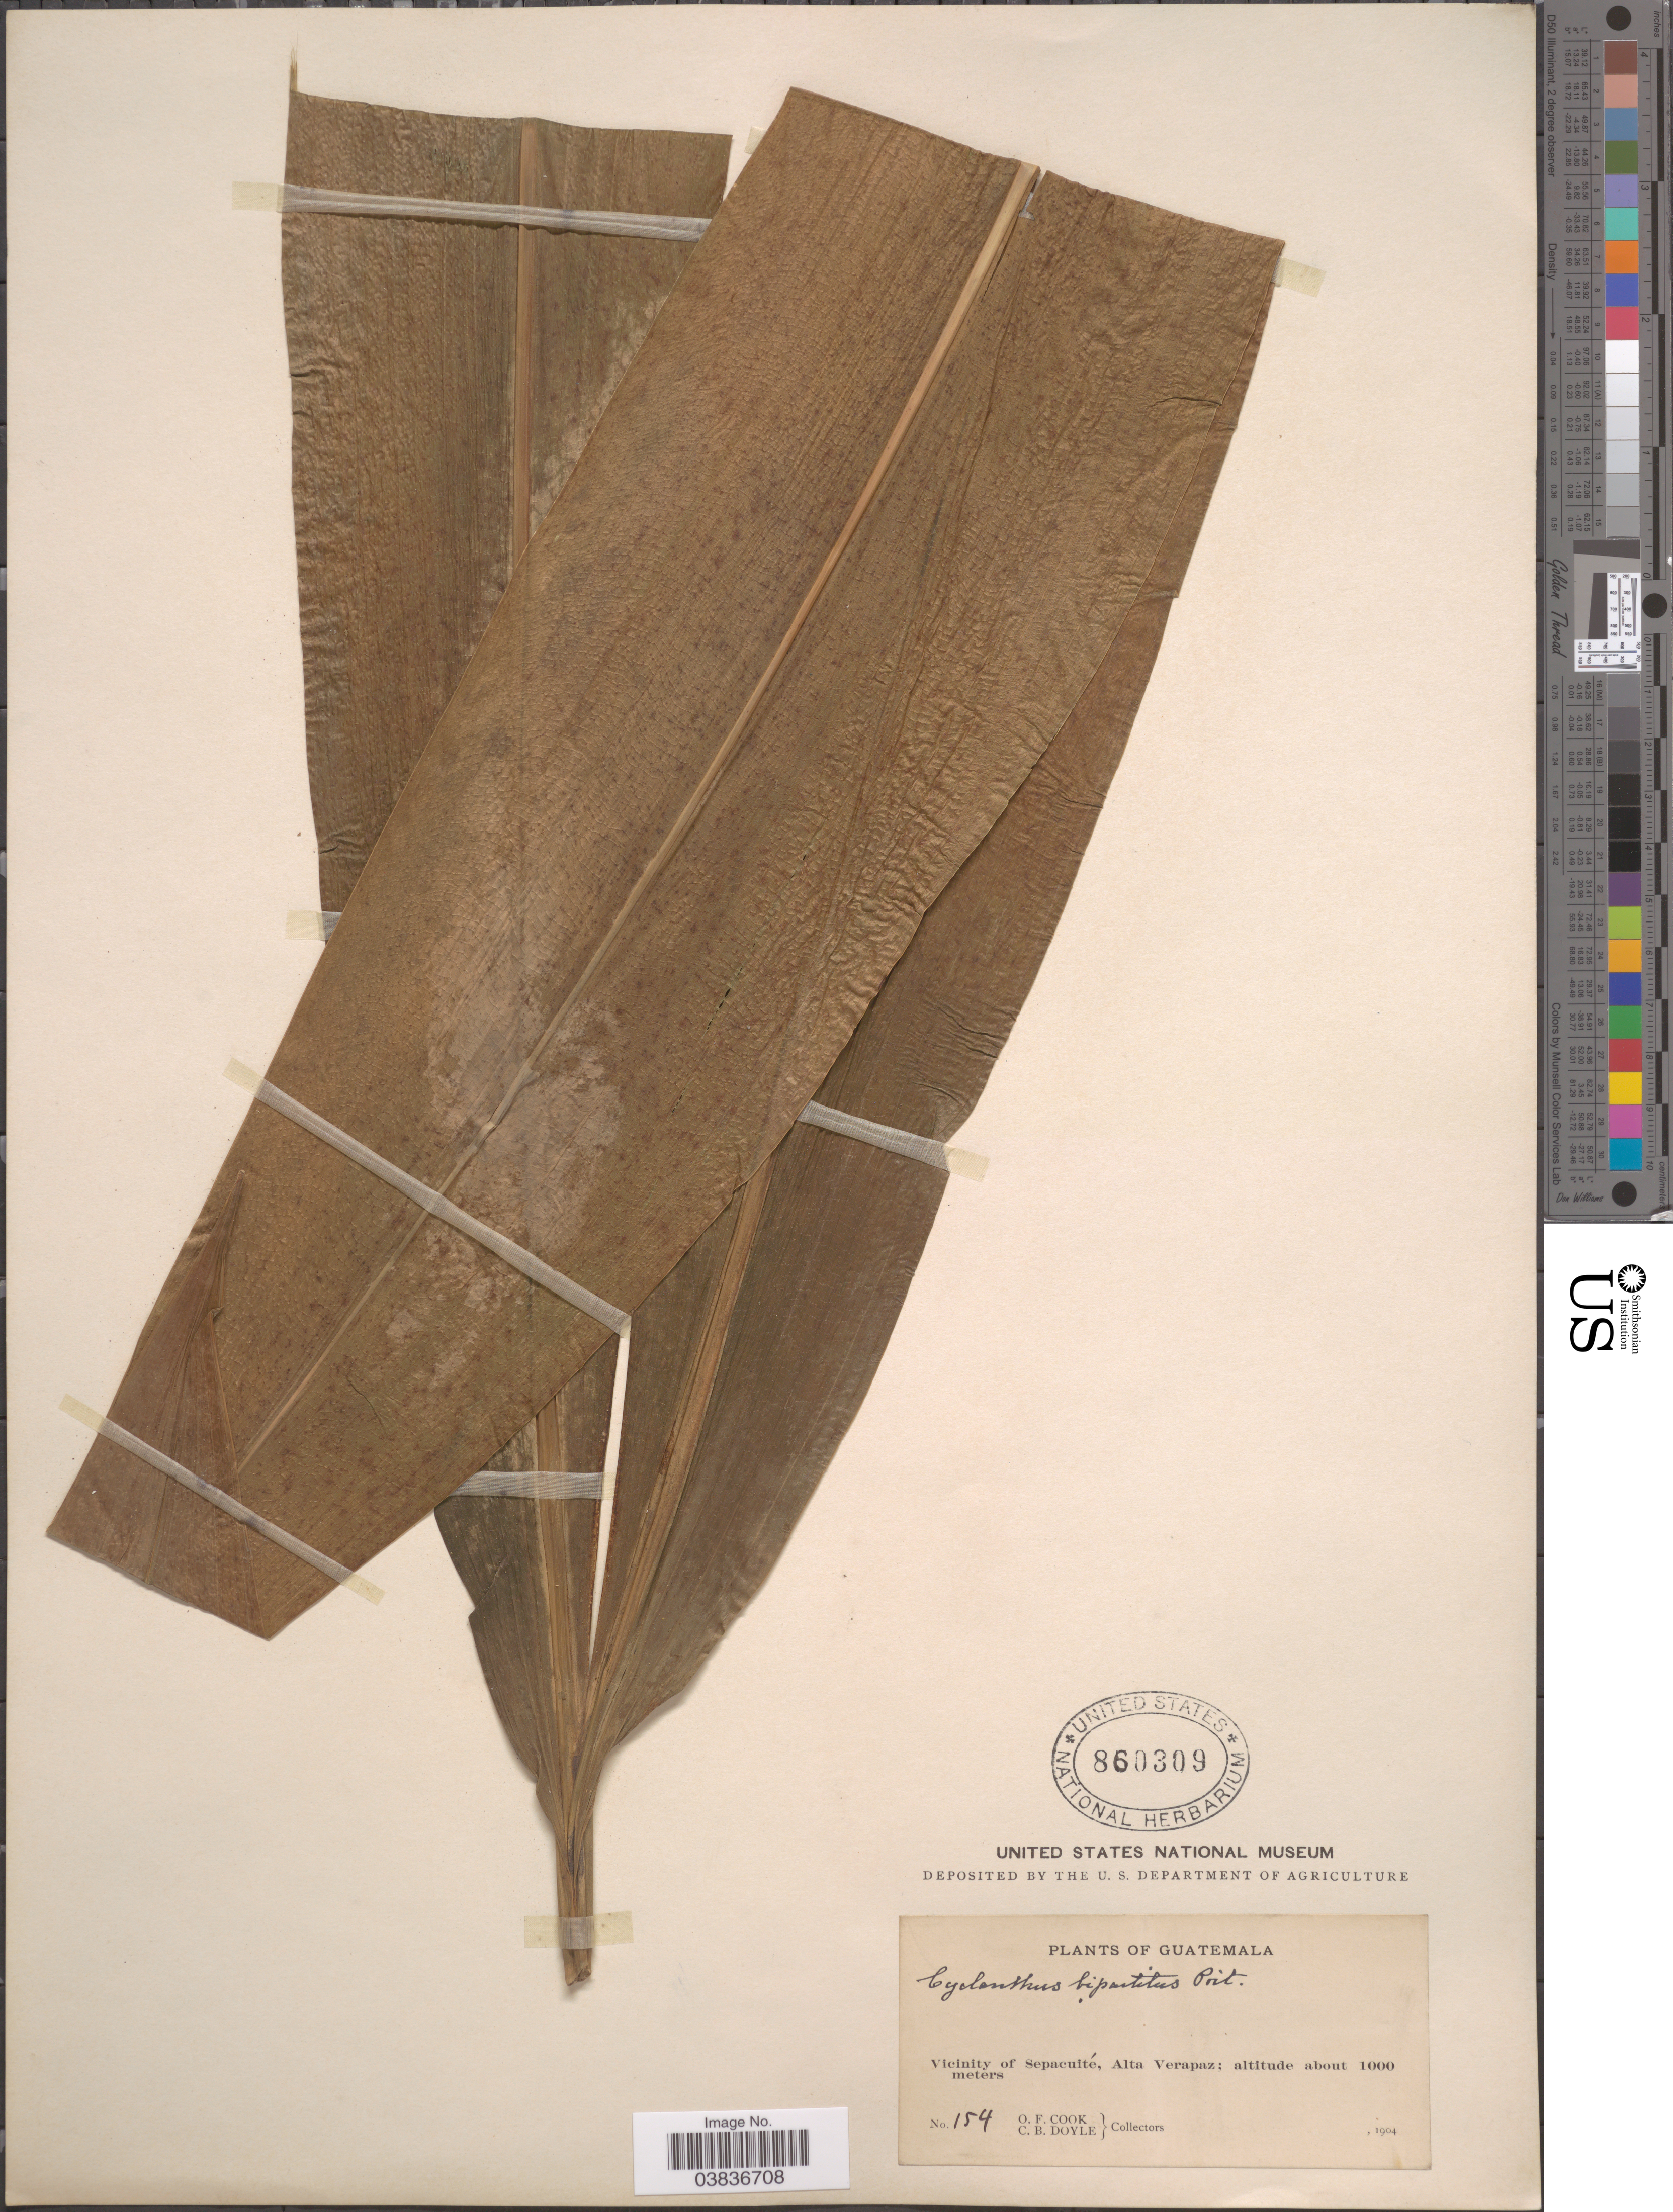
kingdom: Plantae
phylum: Tracheophyta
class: Liliopsida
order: Pandanales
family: Cyclanthaceae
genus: Cyclanthus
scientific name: Cyclanthus bipartitus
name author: Poit. ex A. Rich.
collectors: O. F. Cook & C. Doyle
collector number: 154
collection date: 1904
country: Guatemala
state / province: Alta Verapaz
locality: Vicinity of Sepacuité.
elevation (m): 1000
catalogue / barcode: US 860309